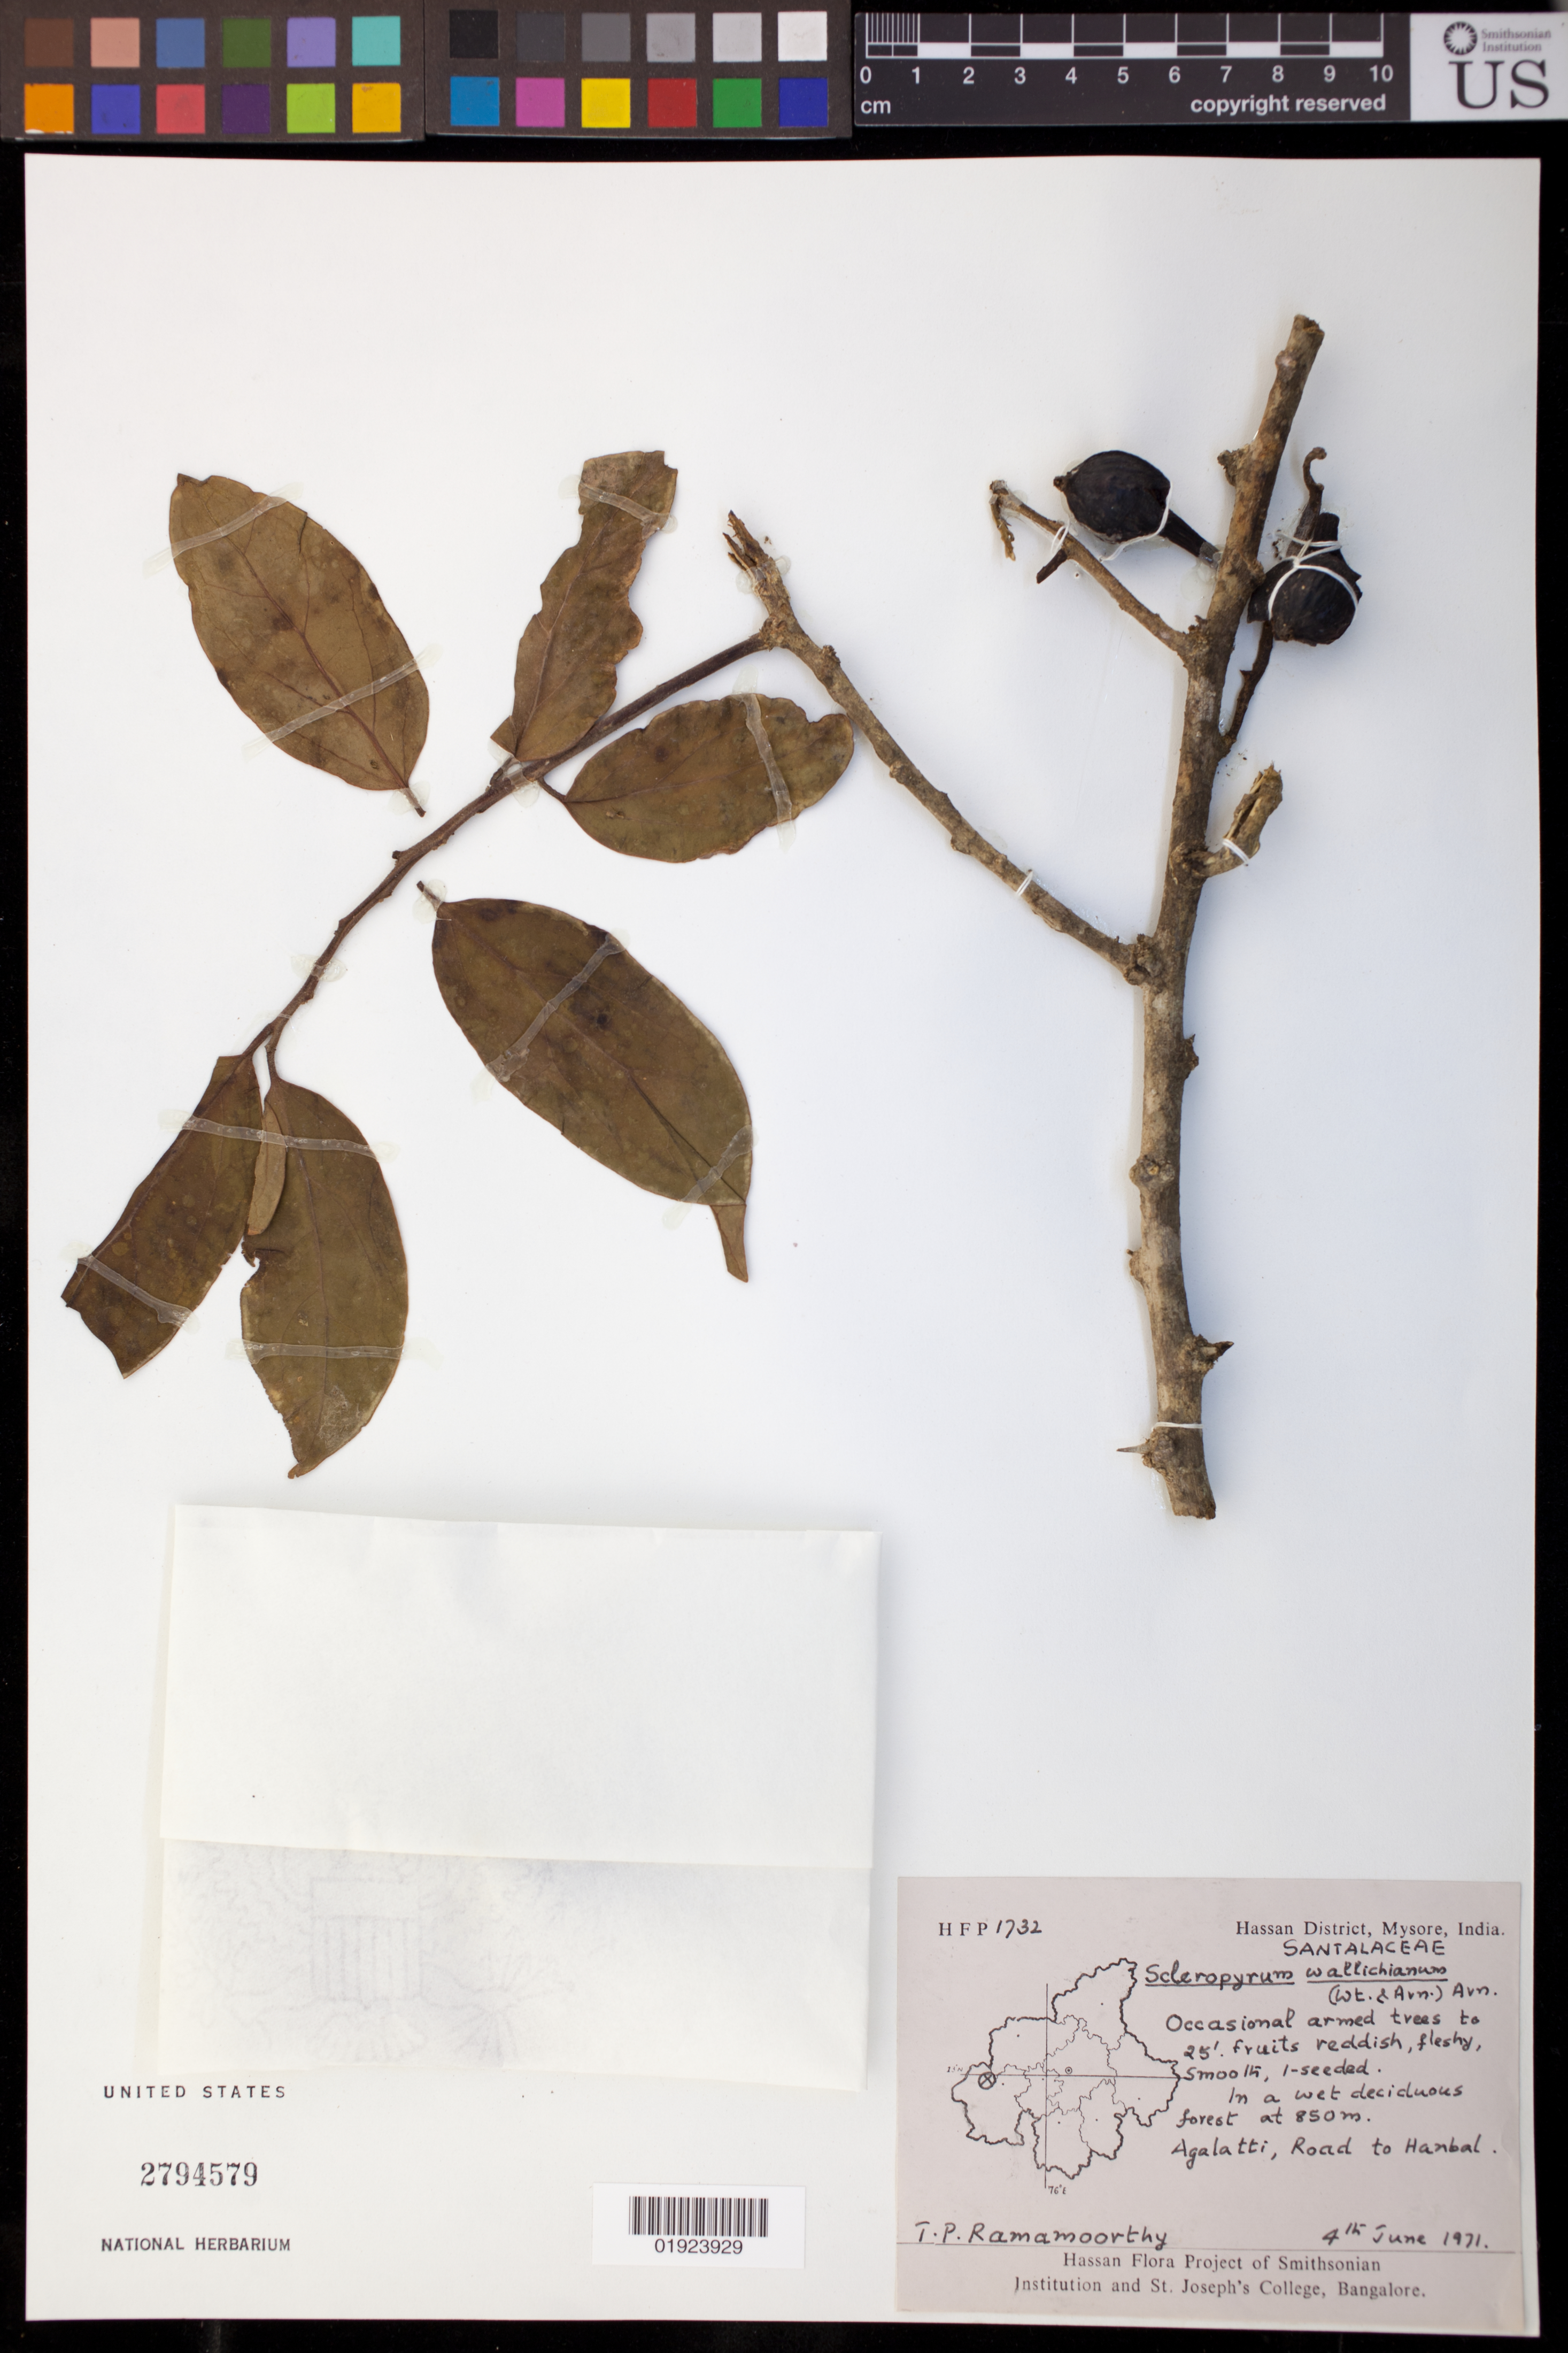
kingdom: Plantae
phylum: Tracheophyta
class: Magnoliopsida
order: Santalales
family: Cervantesiaceae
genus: Scleropyrum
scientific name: Scleropyrum wallichianum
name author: (Wight & Arn.) Arn.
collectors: T. P. Ramamoorthy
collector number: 1732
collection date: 1971-06-04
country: India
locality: Hassan District, Mysore,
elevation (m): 850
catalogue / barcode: US 2794579